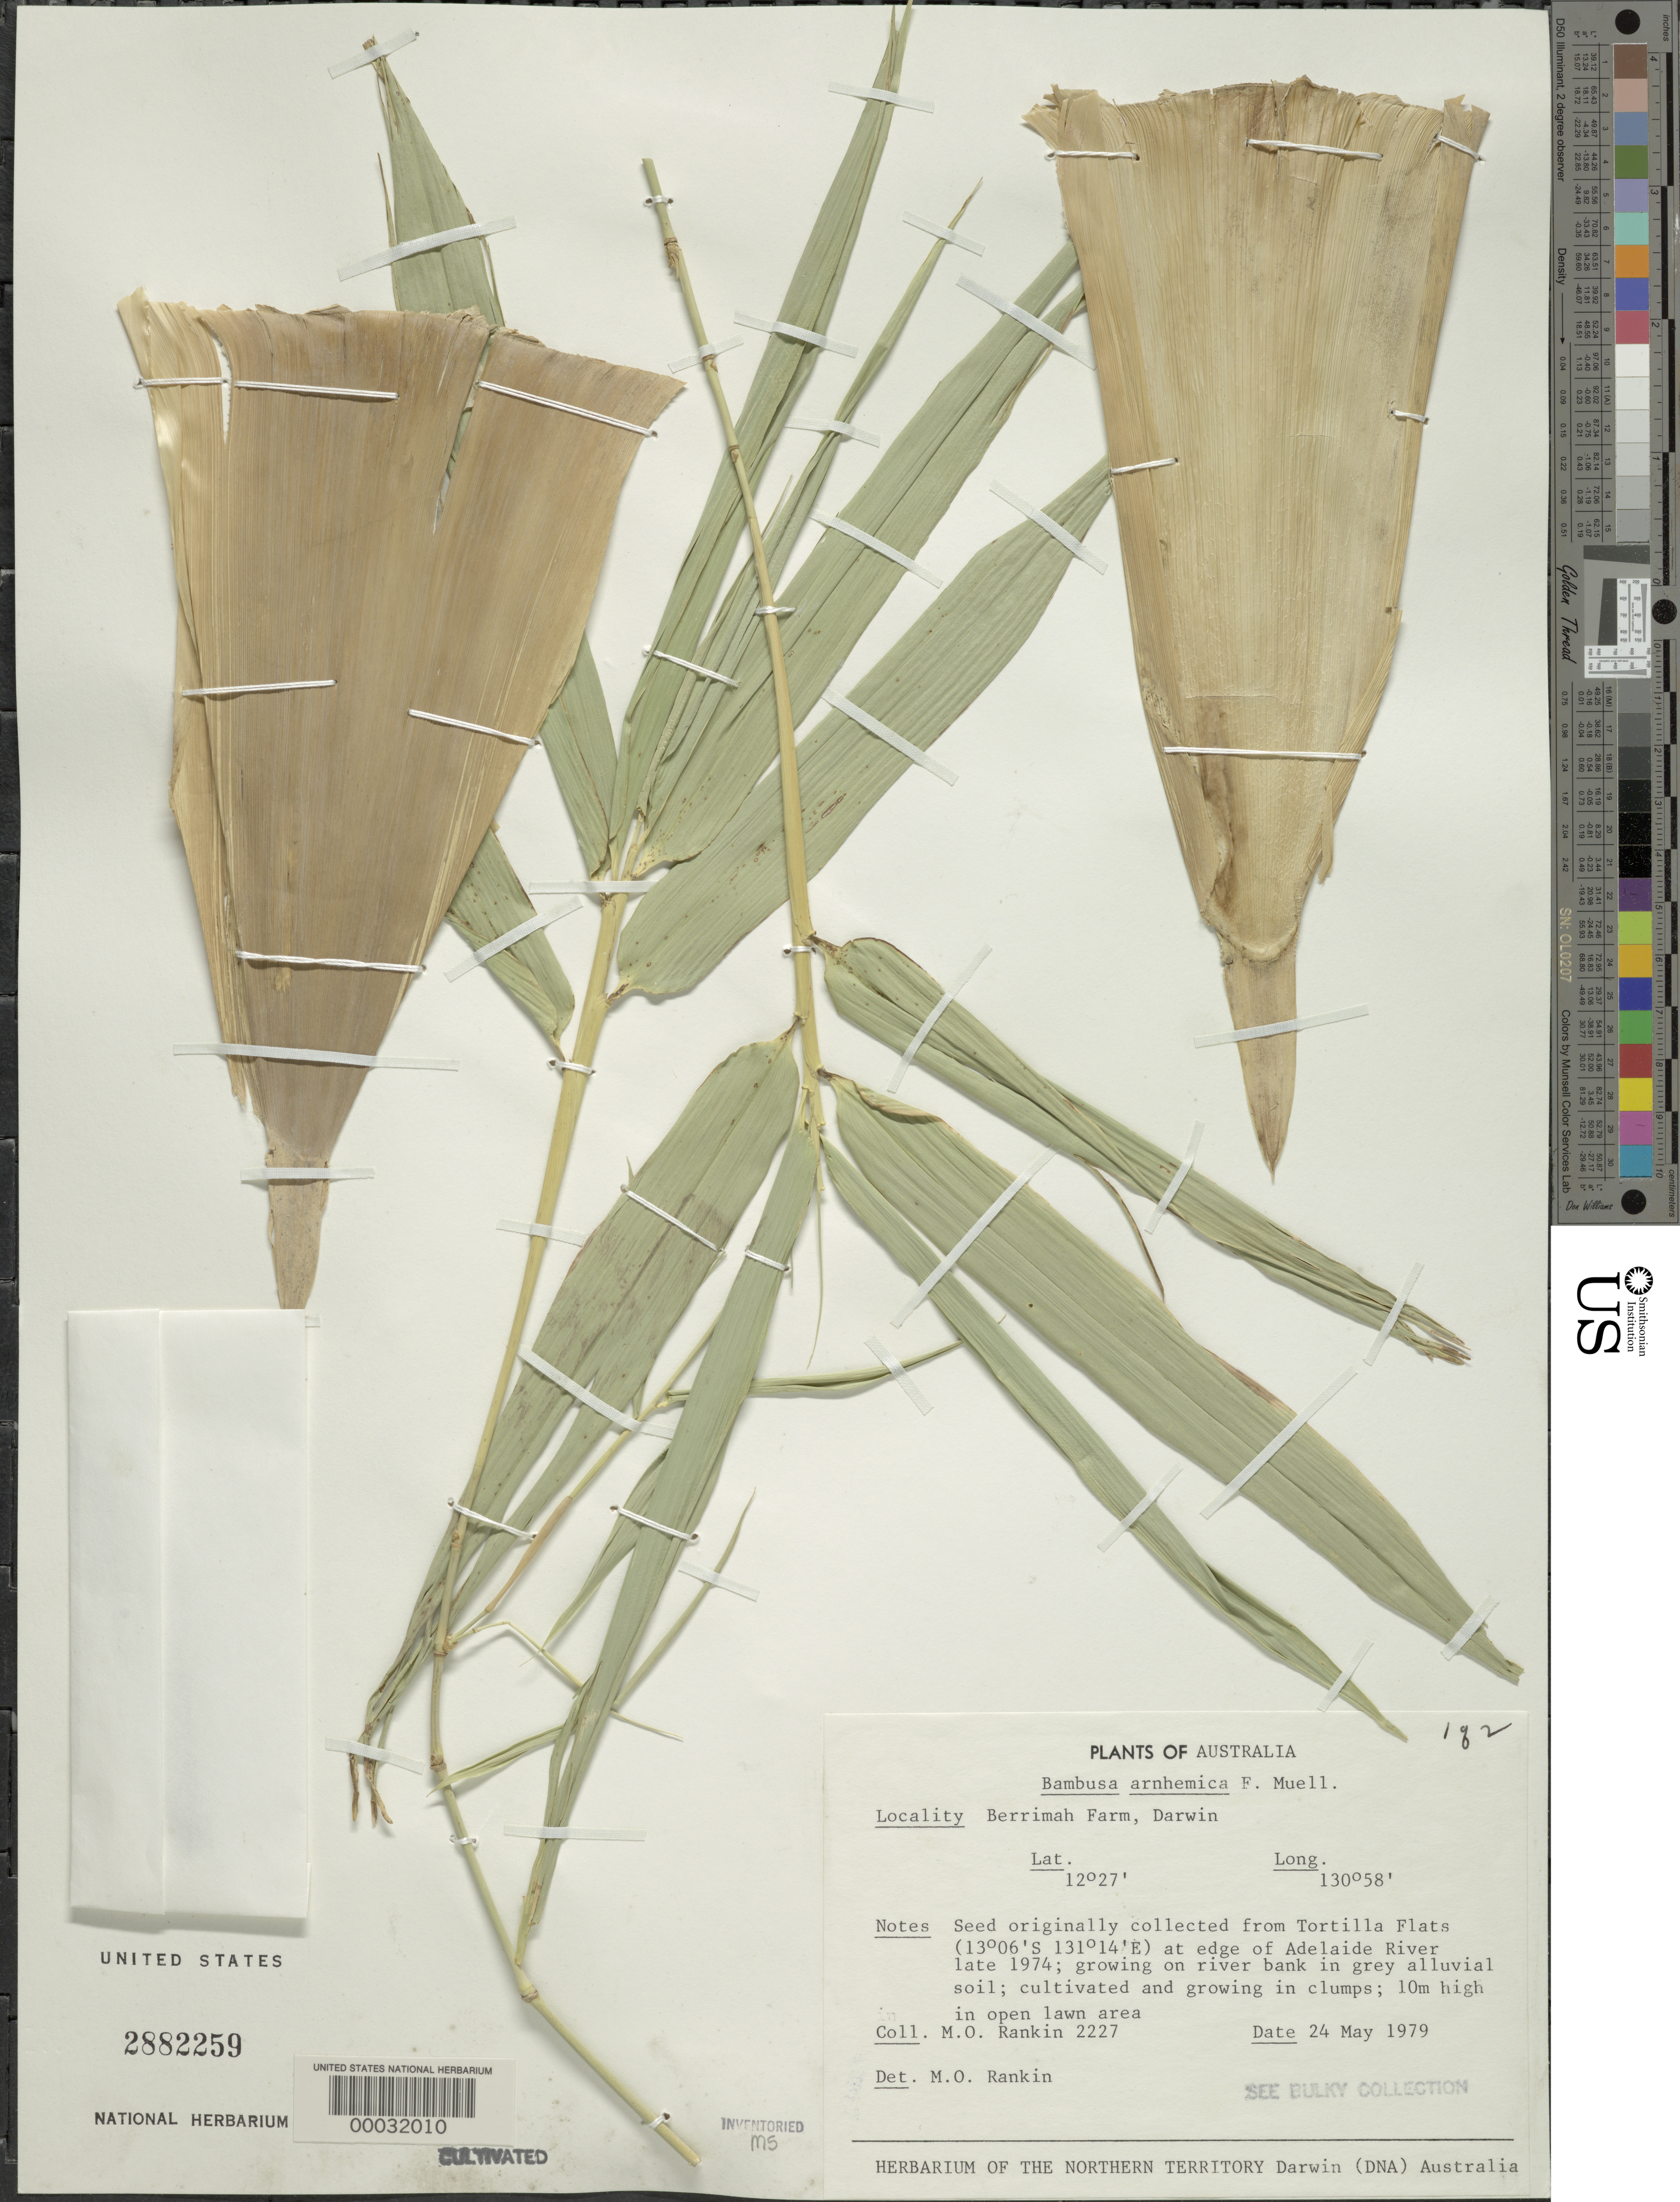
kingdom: Plantae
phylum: Tracheophyta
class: Liliopsida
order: Poales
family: Poaceae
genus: Bambusa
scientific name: Bambusa arnhemica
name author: F. Muell.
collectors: M. Rankin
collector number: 2227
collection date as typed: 24 May 1979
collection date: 1979-05-24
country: Australia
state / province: Northern Territory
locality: Darwin, berrimah farm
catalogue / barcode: US 2882259